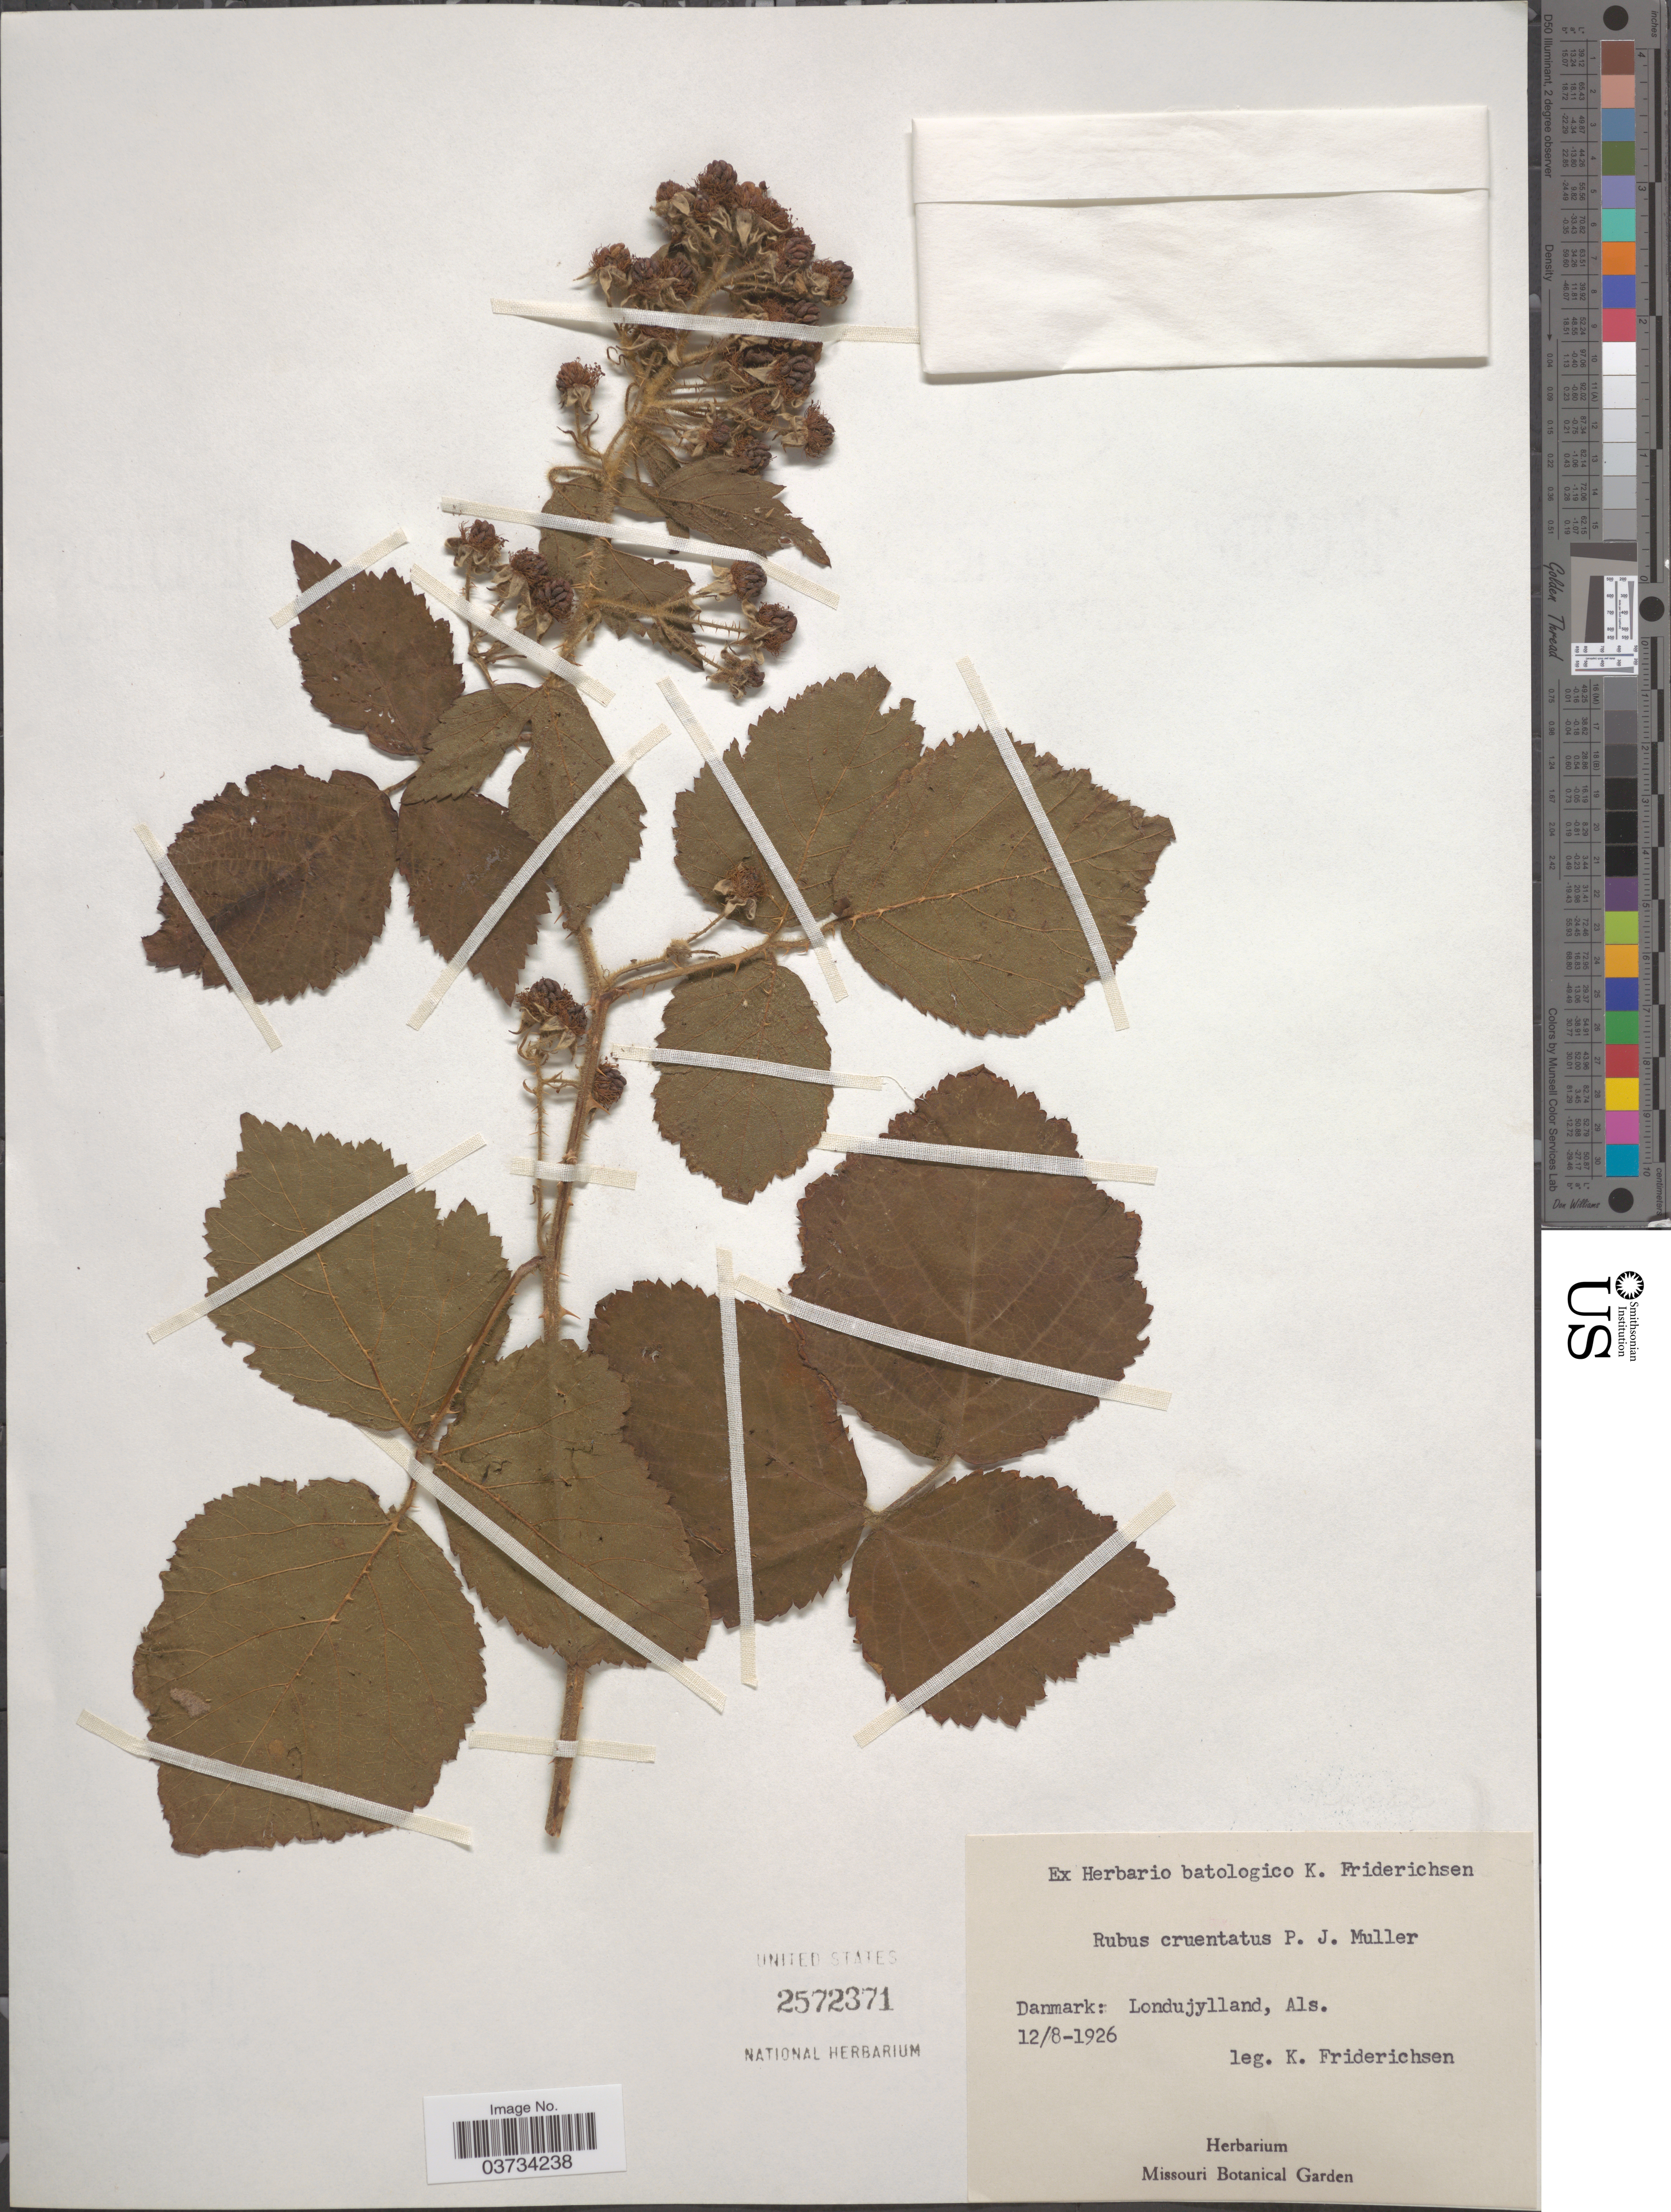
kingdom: Plantae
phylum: Tracheophyta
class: Magnoliopsida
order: Rosales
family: Rosaceae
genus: Rubus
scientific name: Rubus cruentatus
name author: P.J. Müll.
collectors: K. Friderichsen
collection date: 1926-08-12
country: Denmark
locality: Danmark: Sonderjylland, Als.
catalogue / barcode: US 2572371